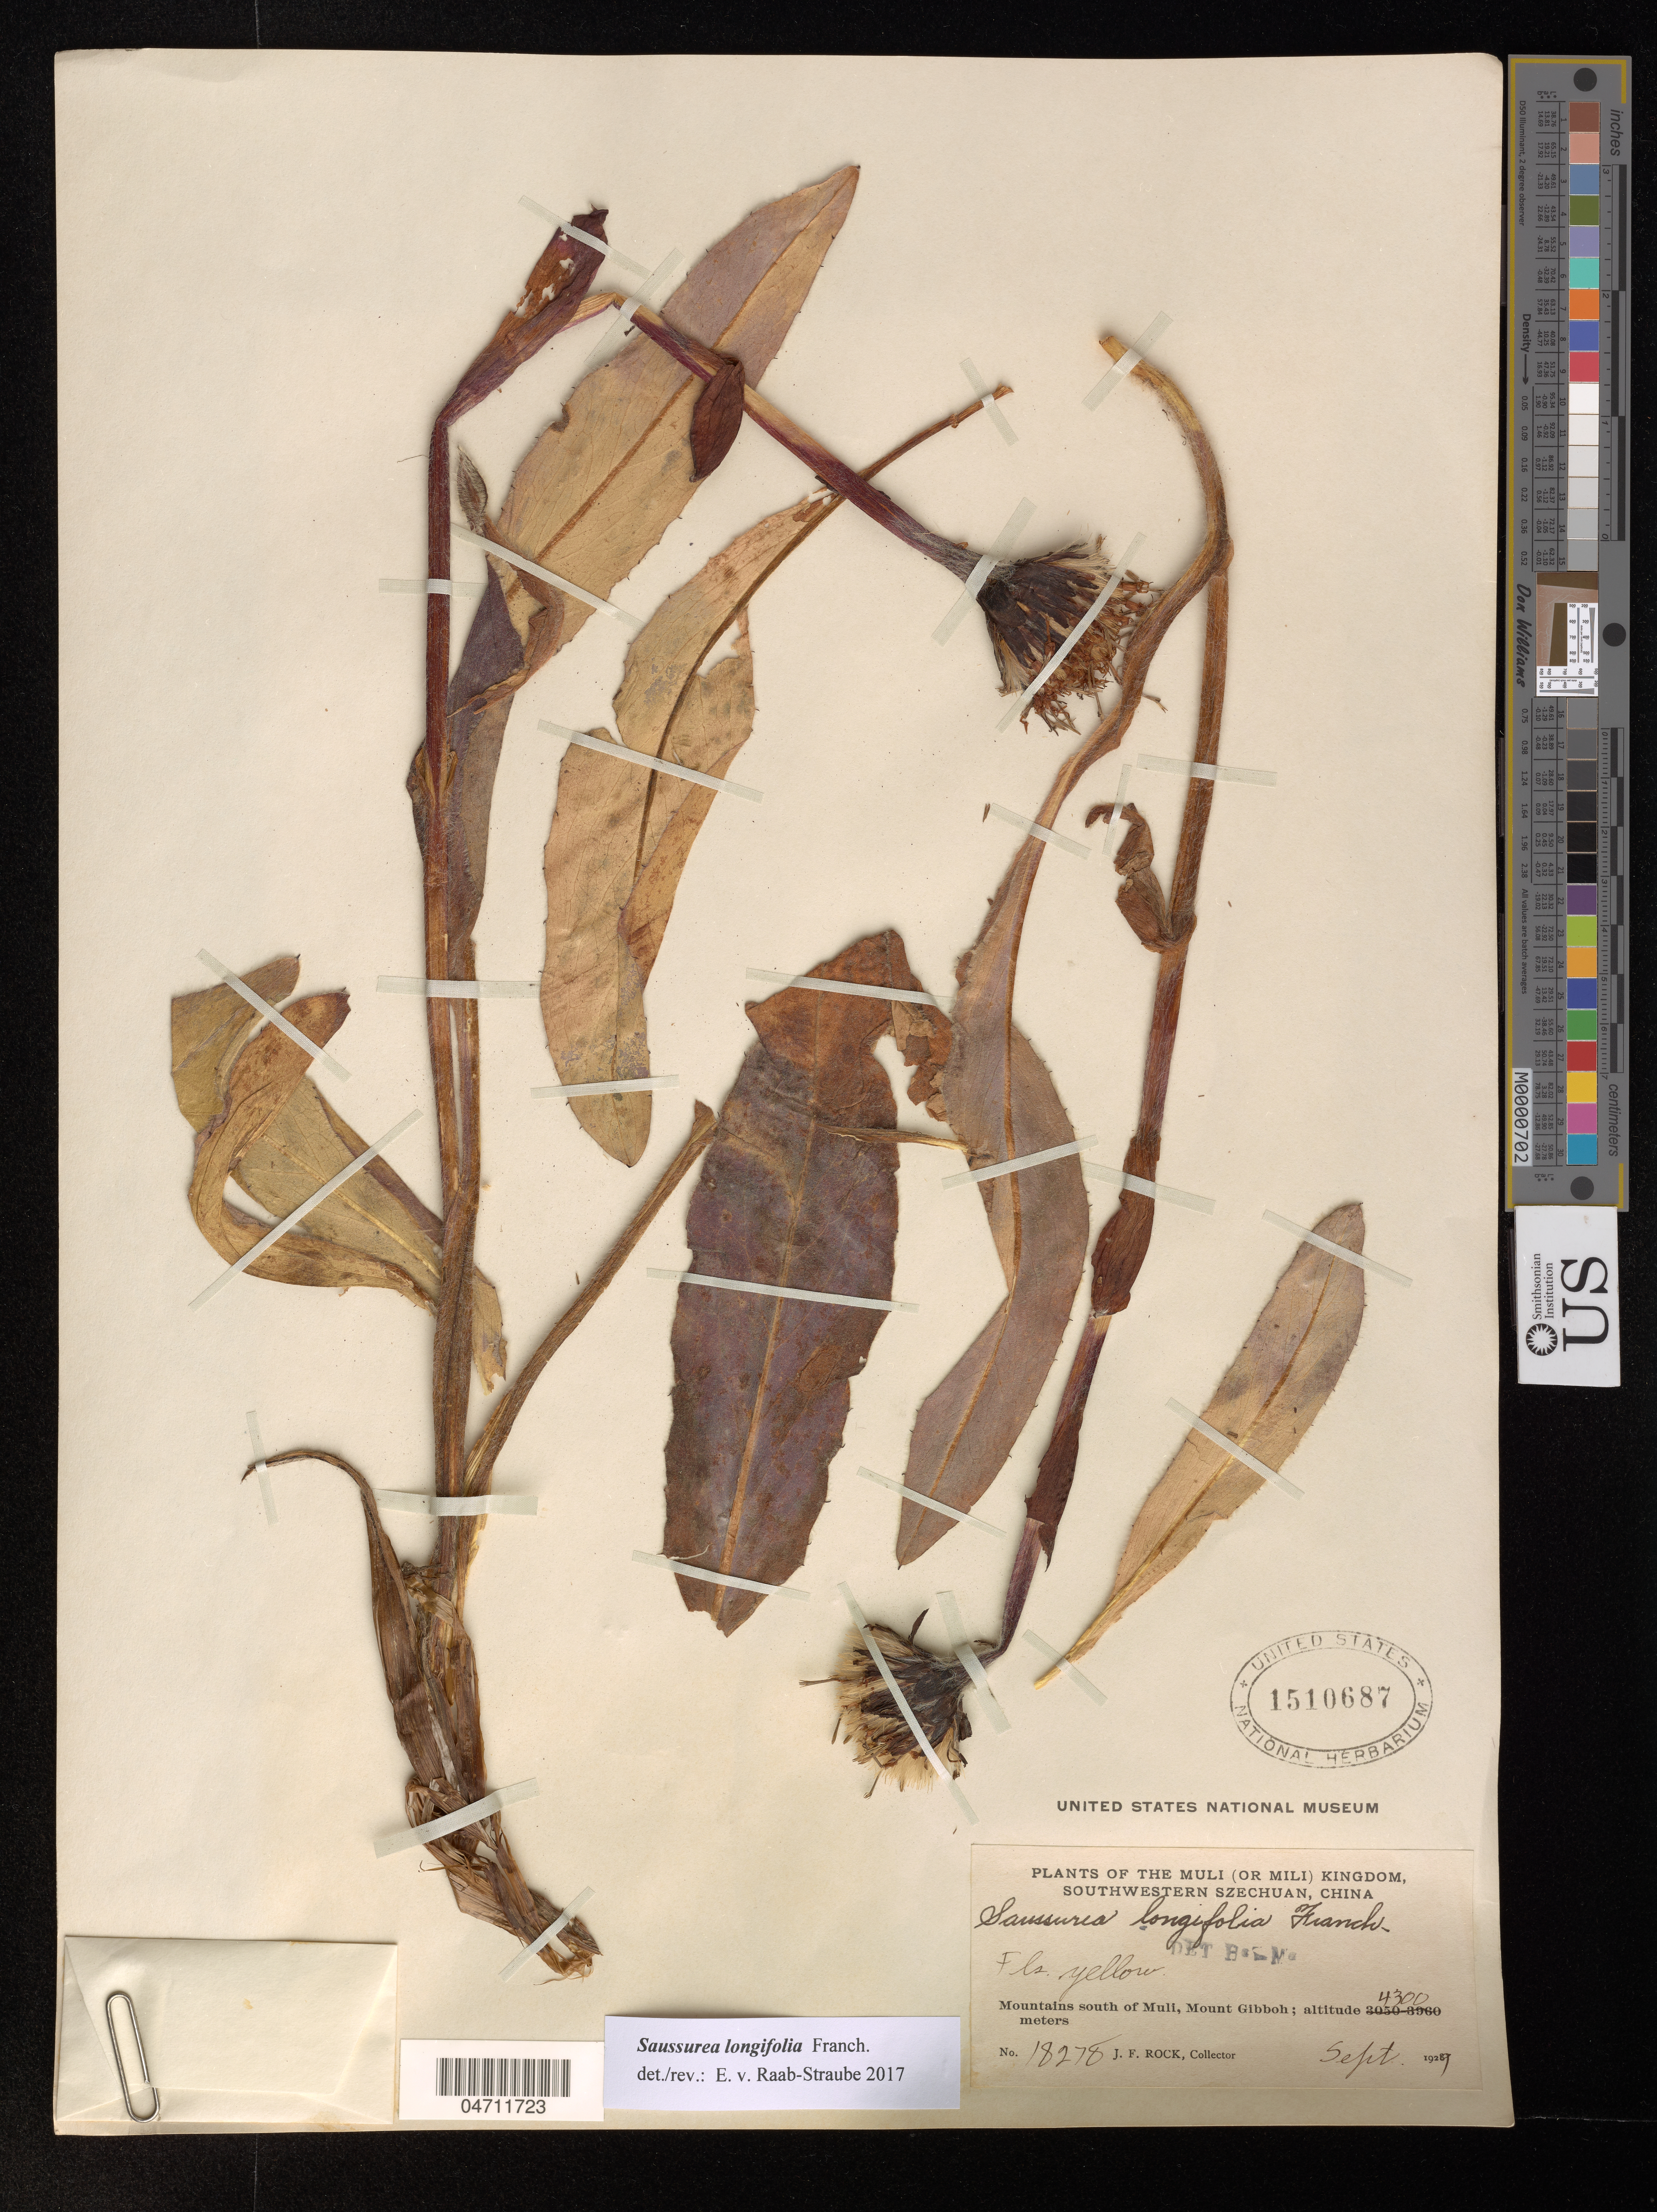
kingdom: Plantae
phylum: Tracheophyta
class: Magnoliopsida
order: Asterales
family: Asteraceae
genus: Saussurea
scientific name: Saussurea longifolia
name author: Franch.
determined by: Raab-Straube, Eckhard von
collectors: J. Rock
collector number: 18278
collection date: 1929-09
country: China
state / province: Sichuan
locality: The Muli (or Mili) Kingdom Southwestern Szechwan. On alpine meadows. Mount Siga, northeast of Kulu.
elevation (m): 4300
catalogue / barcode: US 1510687